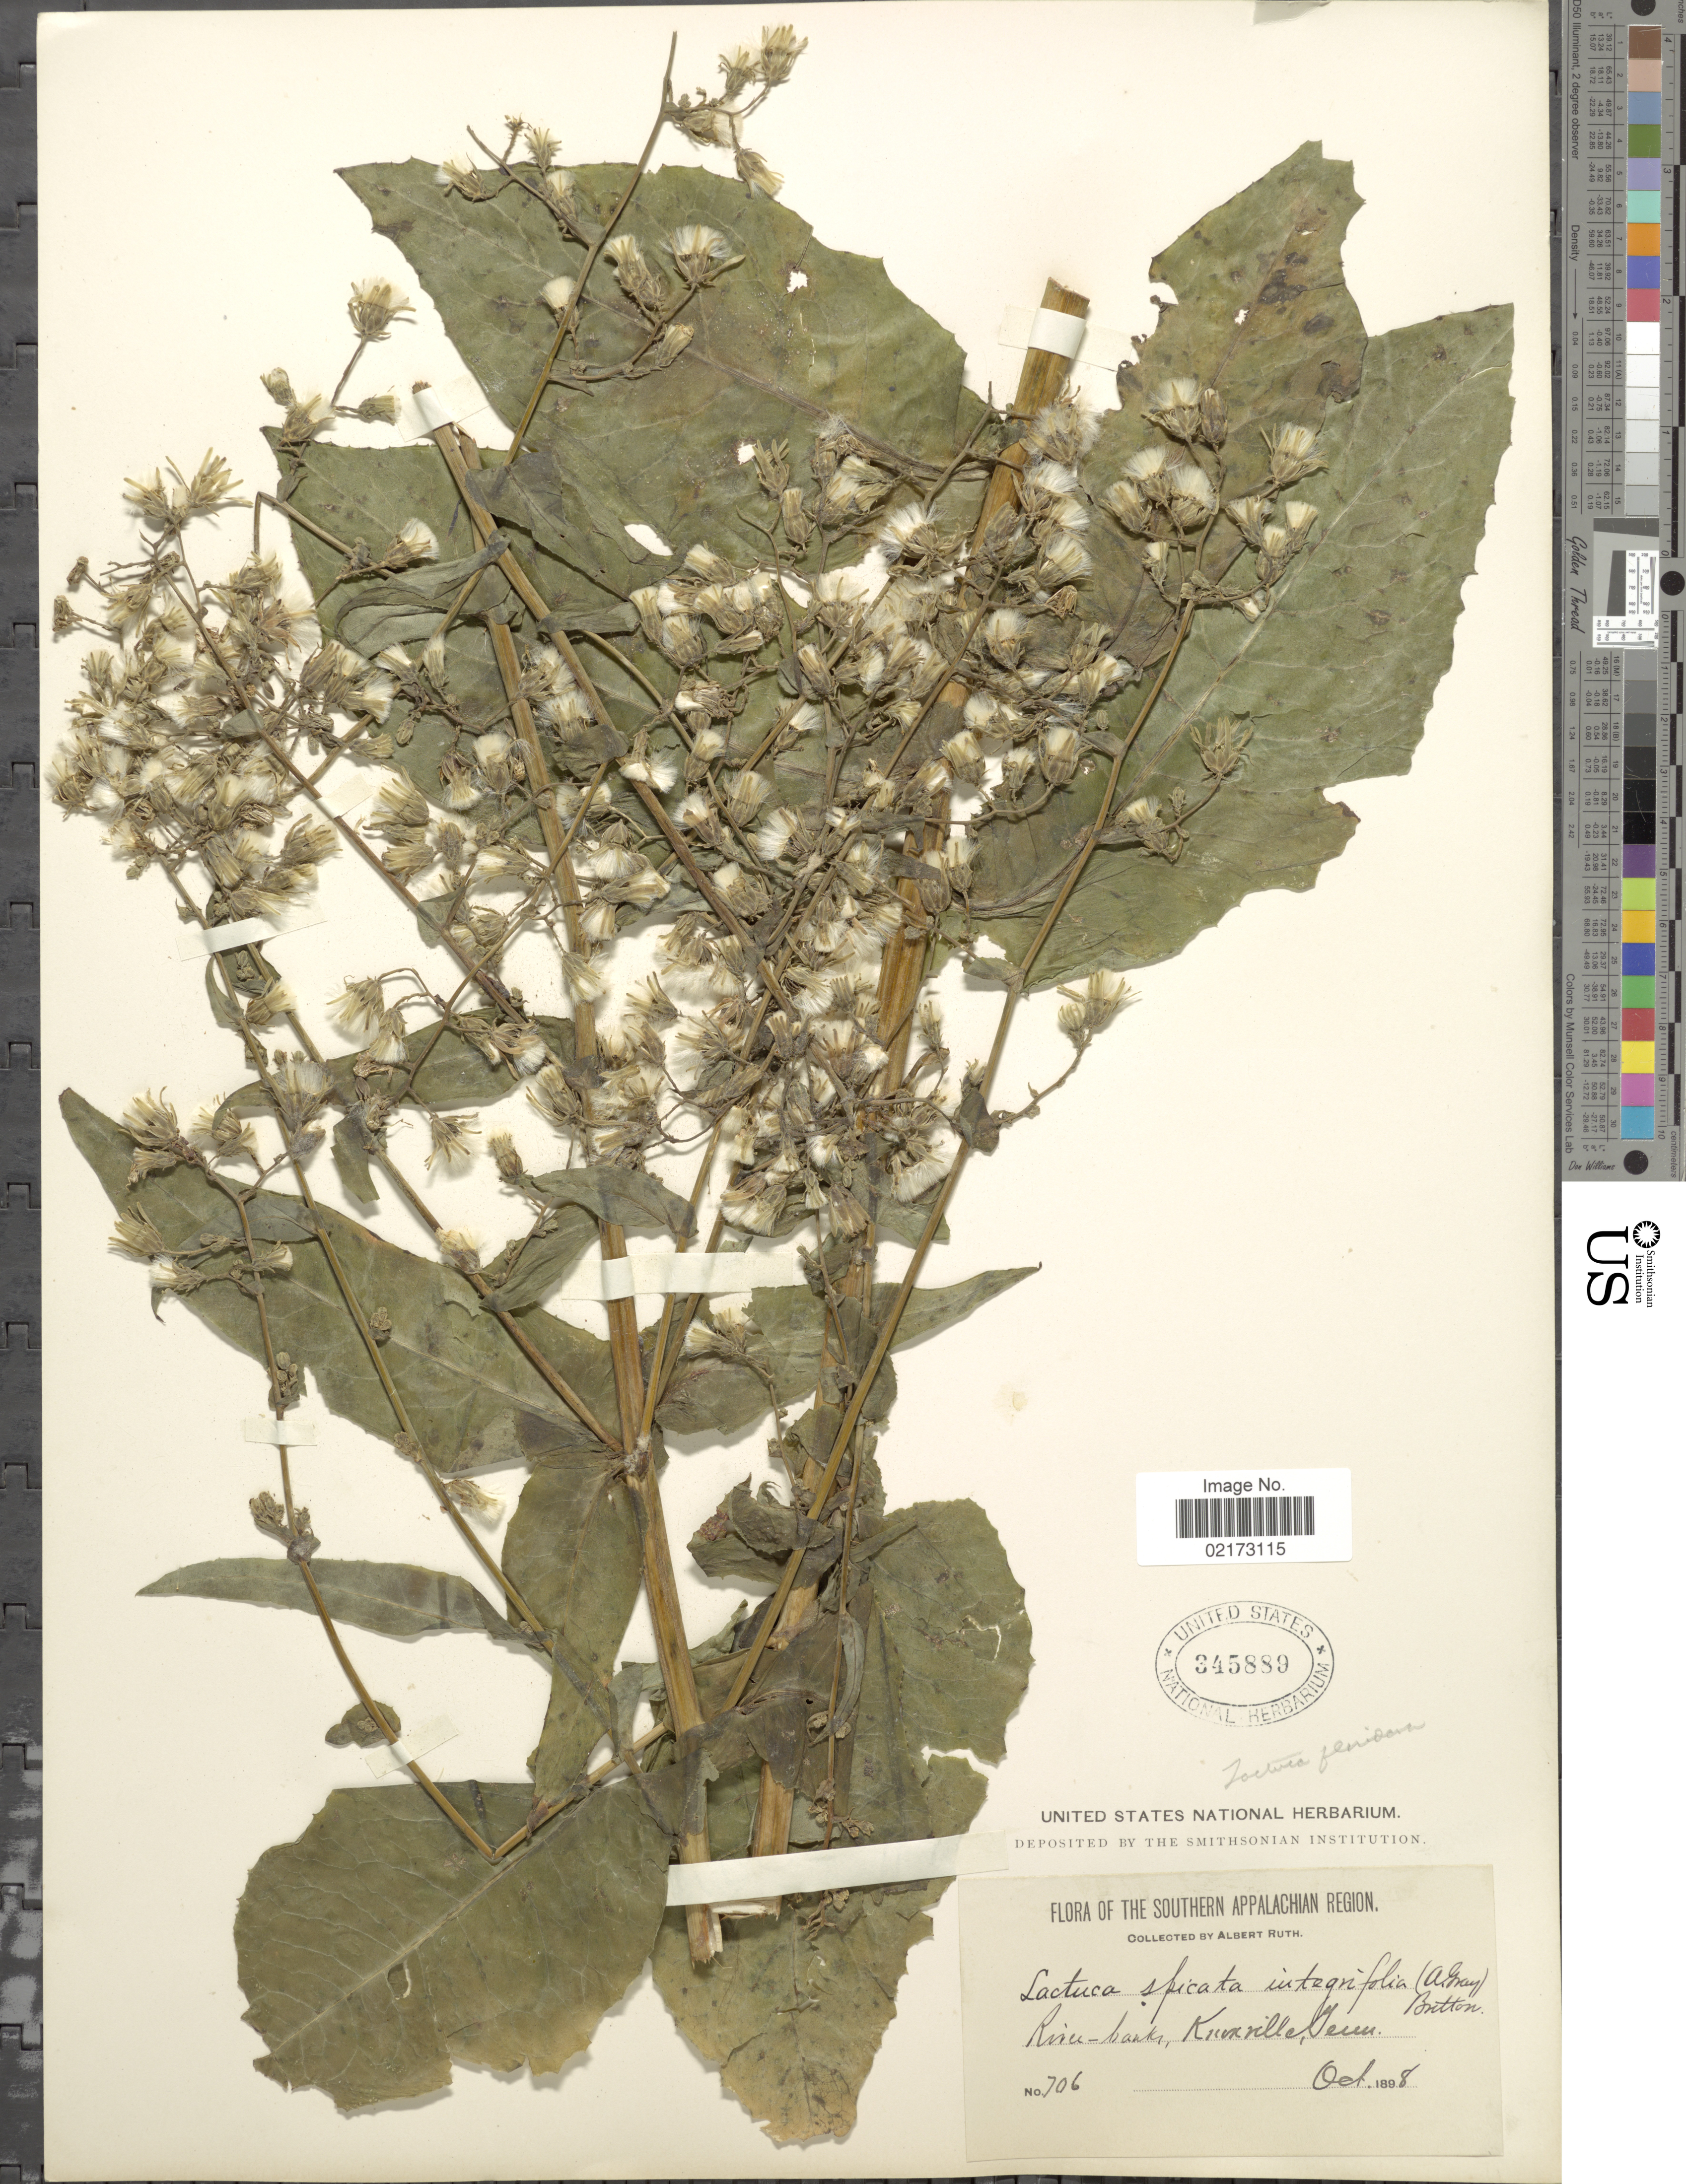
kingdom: Plantae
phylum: Tracheophyta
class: Magnoliopsida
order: Asterales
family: Asteraceae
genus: Lactuca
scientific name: Lactuca floridana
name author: (L.) Gaertn.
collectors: A. Ruth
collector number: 706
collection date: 1898-10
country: United States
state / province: Tennessee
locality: Southern Appalachian Region, Knoxville, Tenn.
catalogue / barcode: US 345889